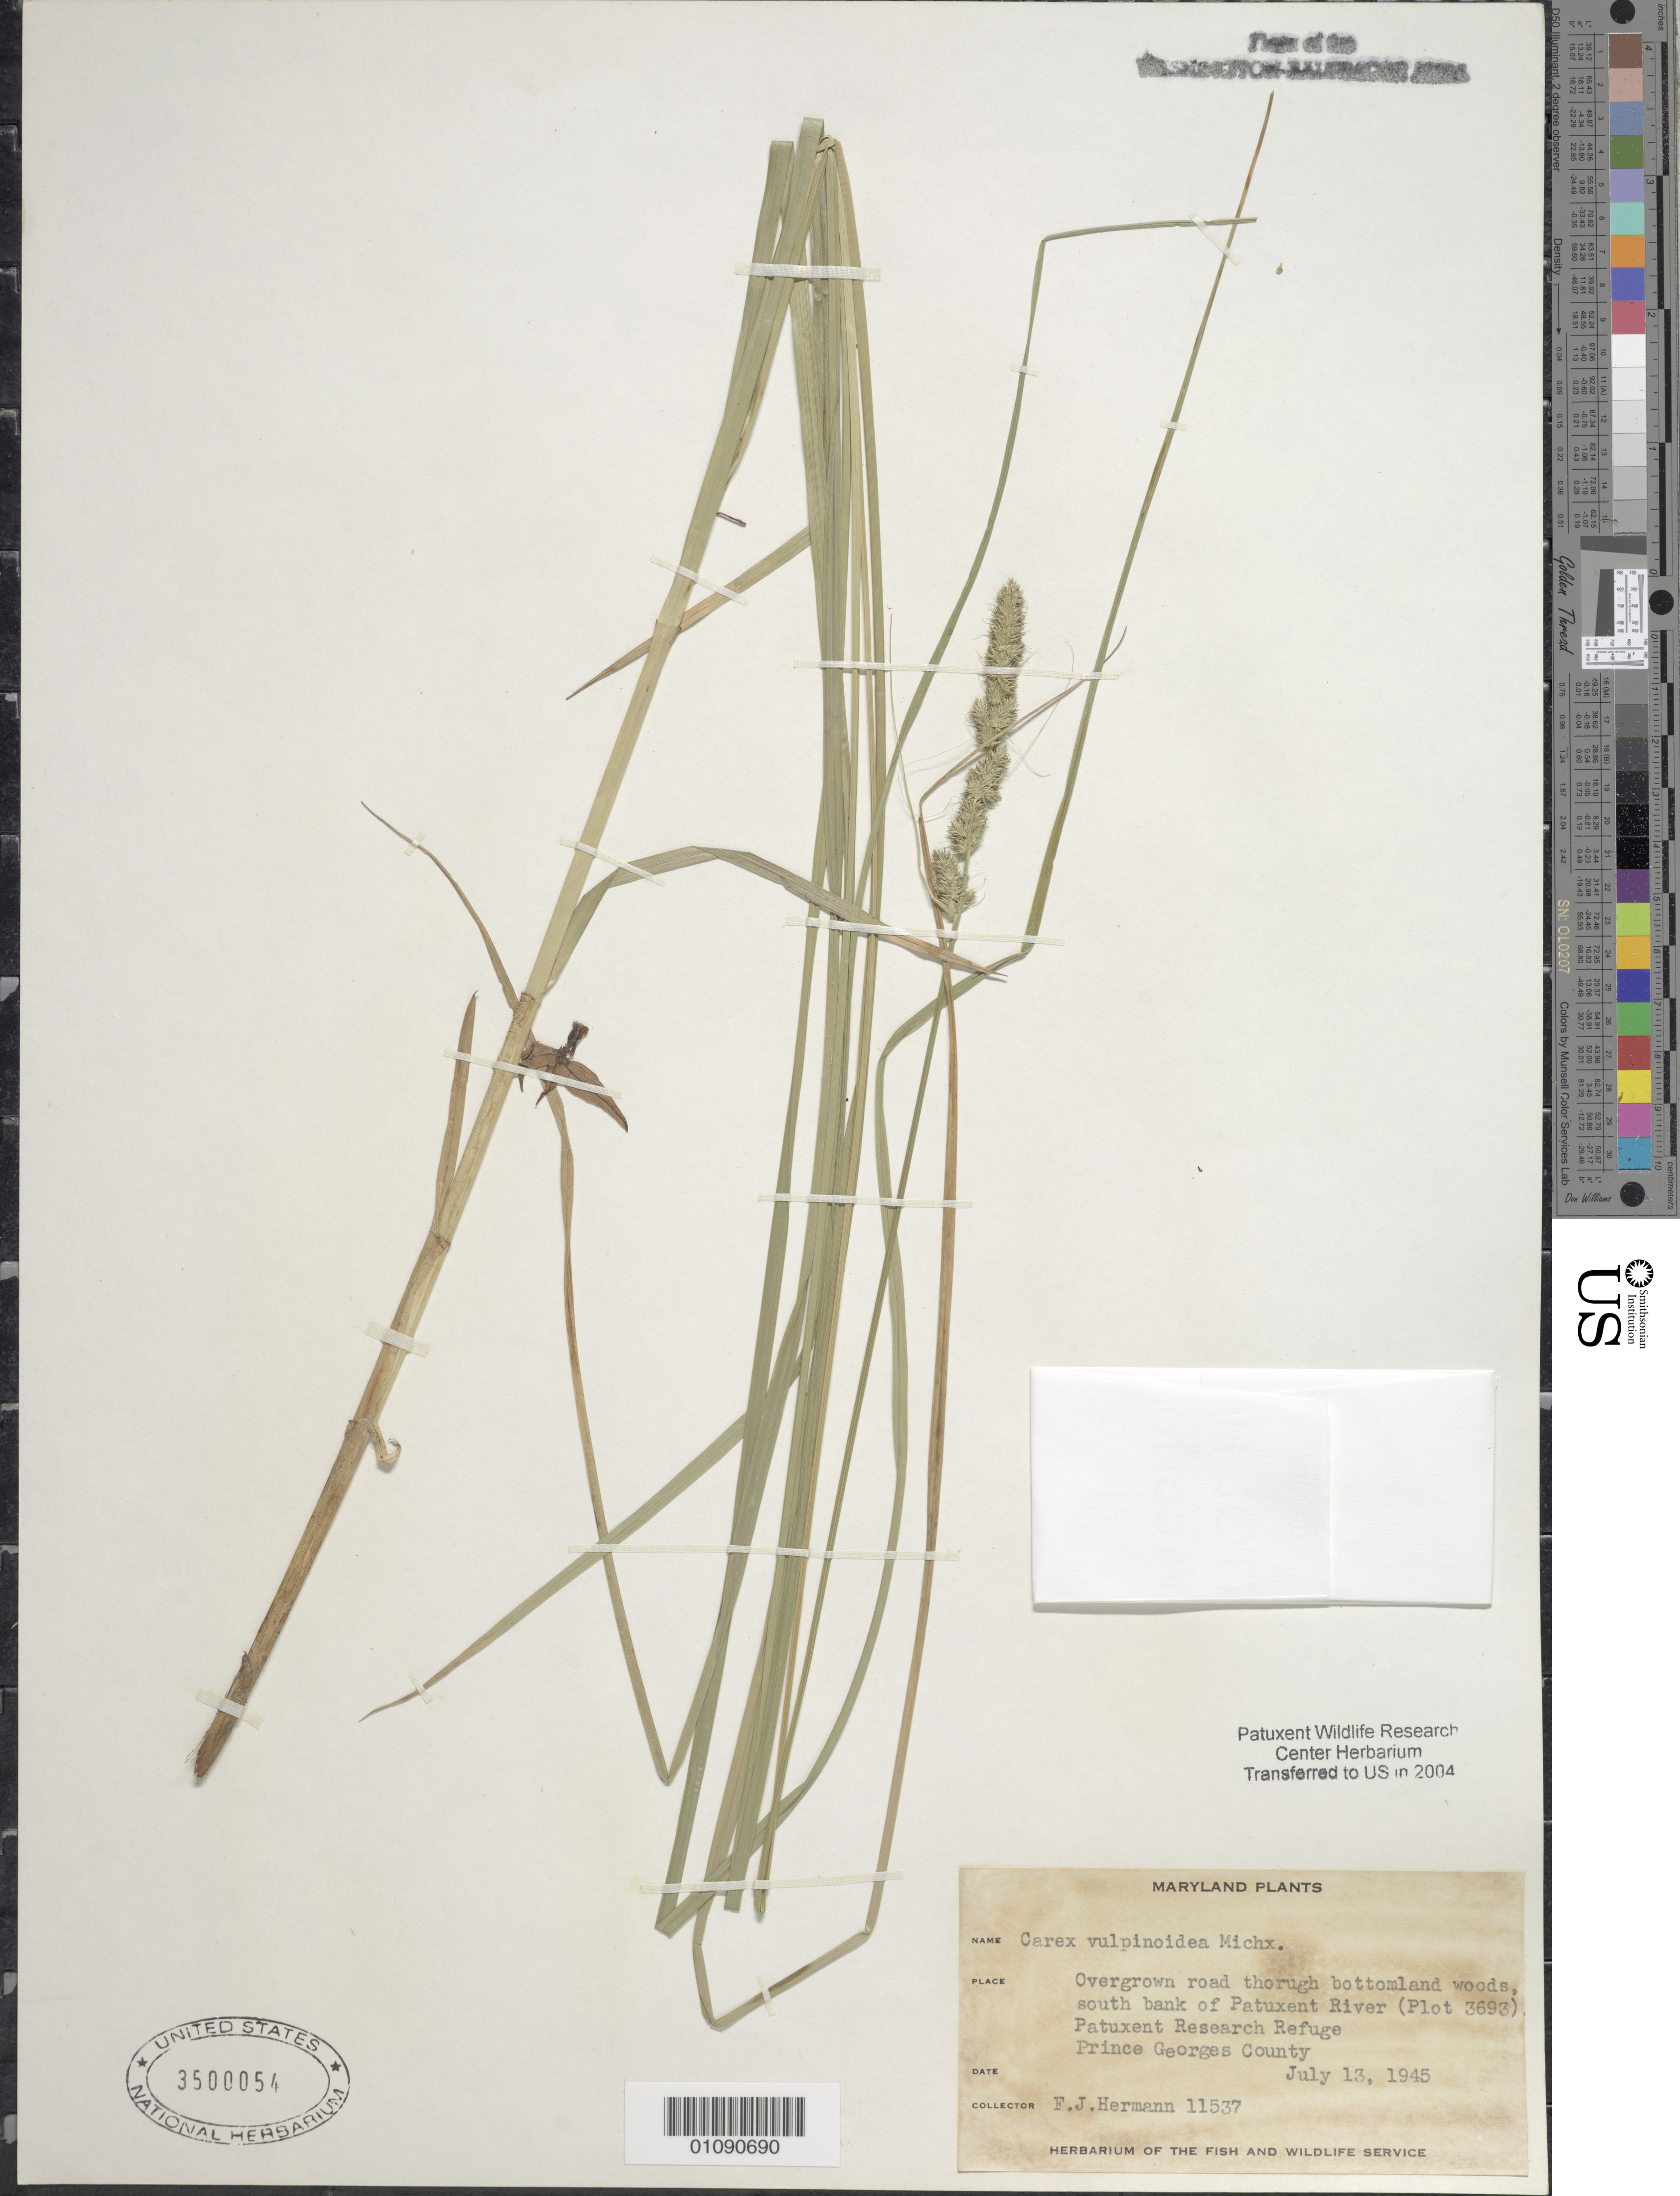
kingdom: Plantae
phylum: Tracheophyta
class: Liliopsida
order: Poales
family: Cyperaceae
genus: Carex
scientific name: Carex vulpinoidea Michx.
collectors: F. J. Hermann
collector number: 11537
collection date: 1945-07-13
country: United States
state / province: Maryland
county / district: Prince George's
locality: Patuxent Wildlife Refuge, overgrown road bottomland woods, S. bank of Patuxent River (plot 3693).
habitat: Southern bank of a river.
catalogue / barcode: US 3500054